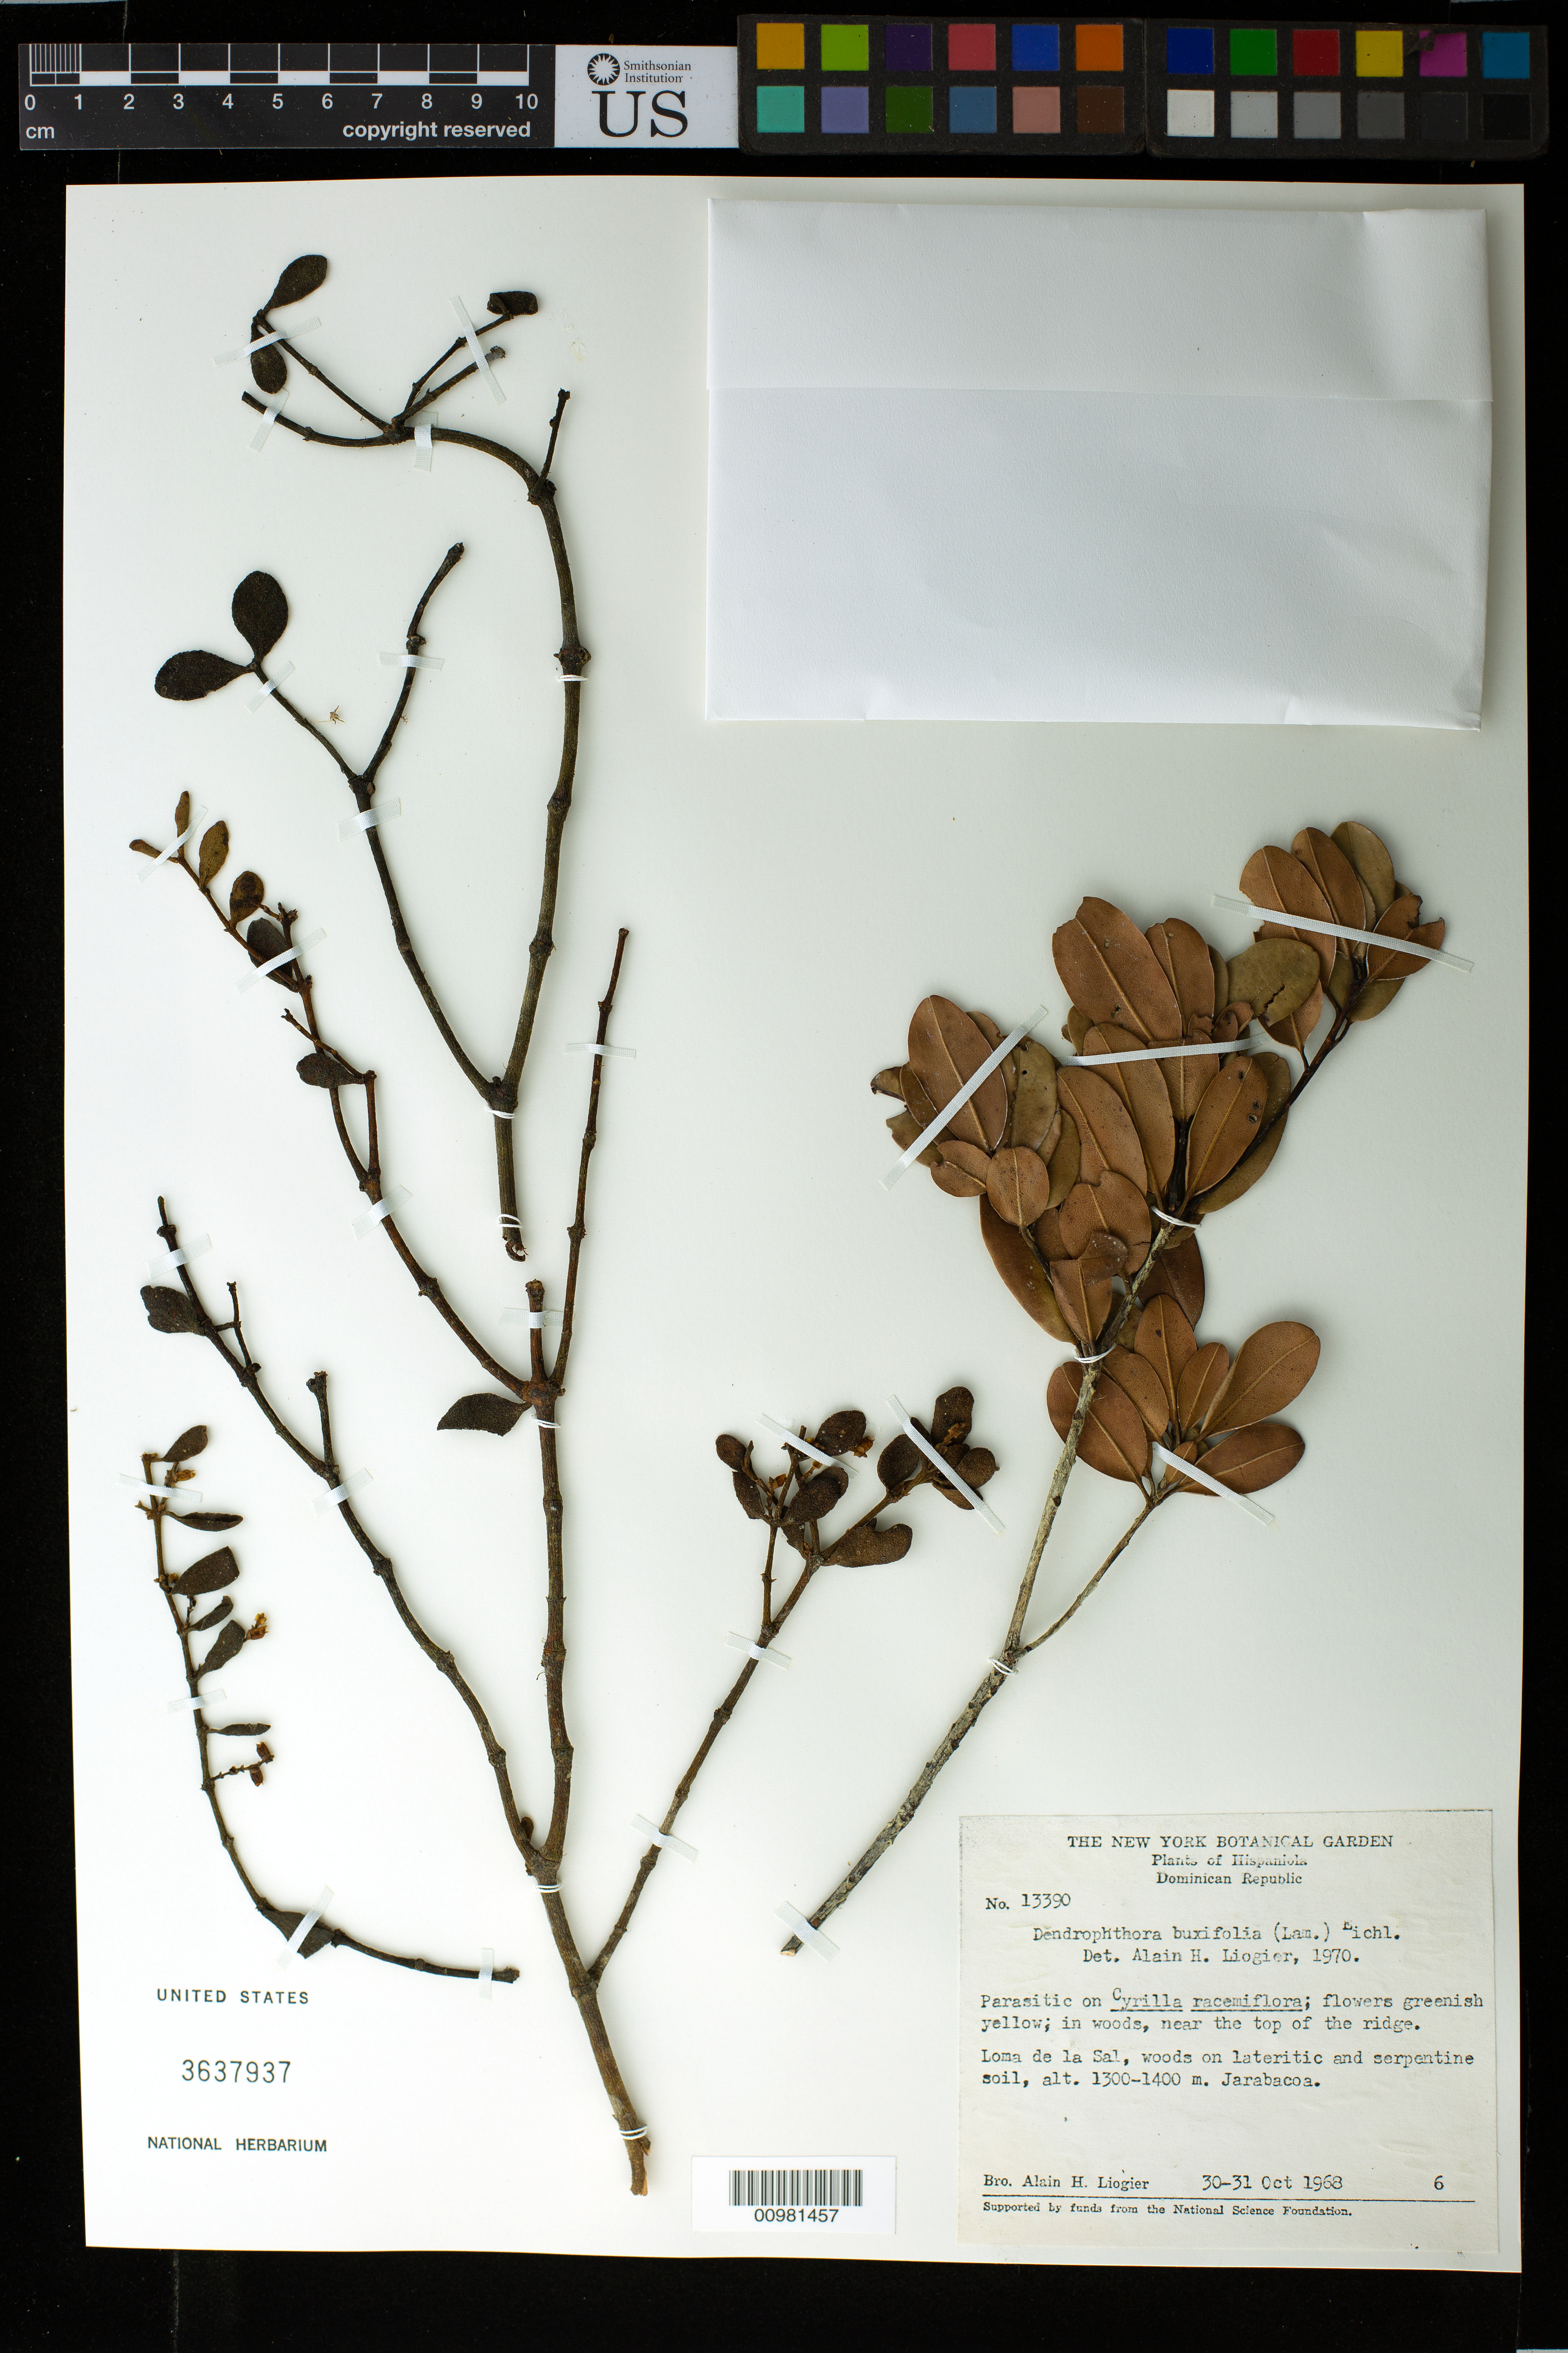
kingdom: Plantae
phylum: Tracheophyta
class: Magnoliopsida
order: Santalales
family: Viscaceae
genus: Dendrophthora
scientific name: Dendrophthora buxifolia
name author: (Lam.) Eichler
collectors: A. H. Liogier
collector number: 13390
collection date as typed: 30 Oct 1968 to 31 Oct 1968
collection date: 1968-10-30/1968-10-31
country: Dominican Republic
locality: Loma de la Sal, Jarabacoa.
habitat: In woods near the top of the ridge, on lateritic and serpentine soil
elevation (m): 1300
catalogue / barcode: US 3637937